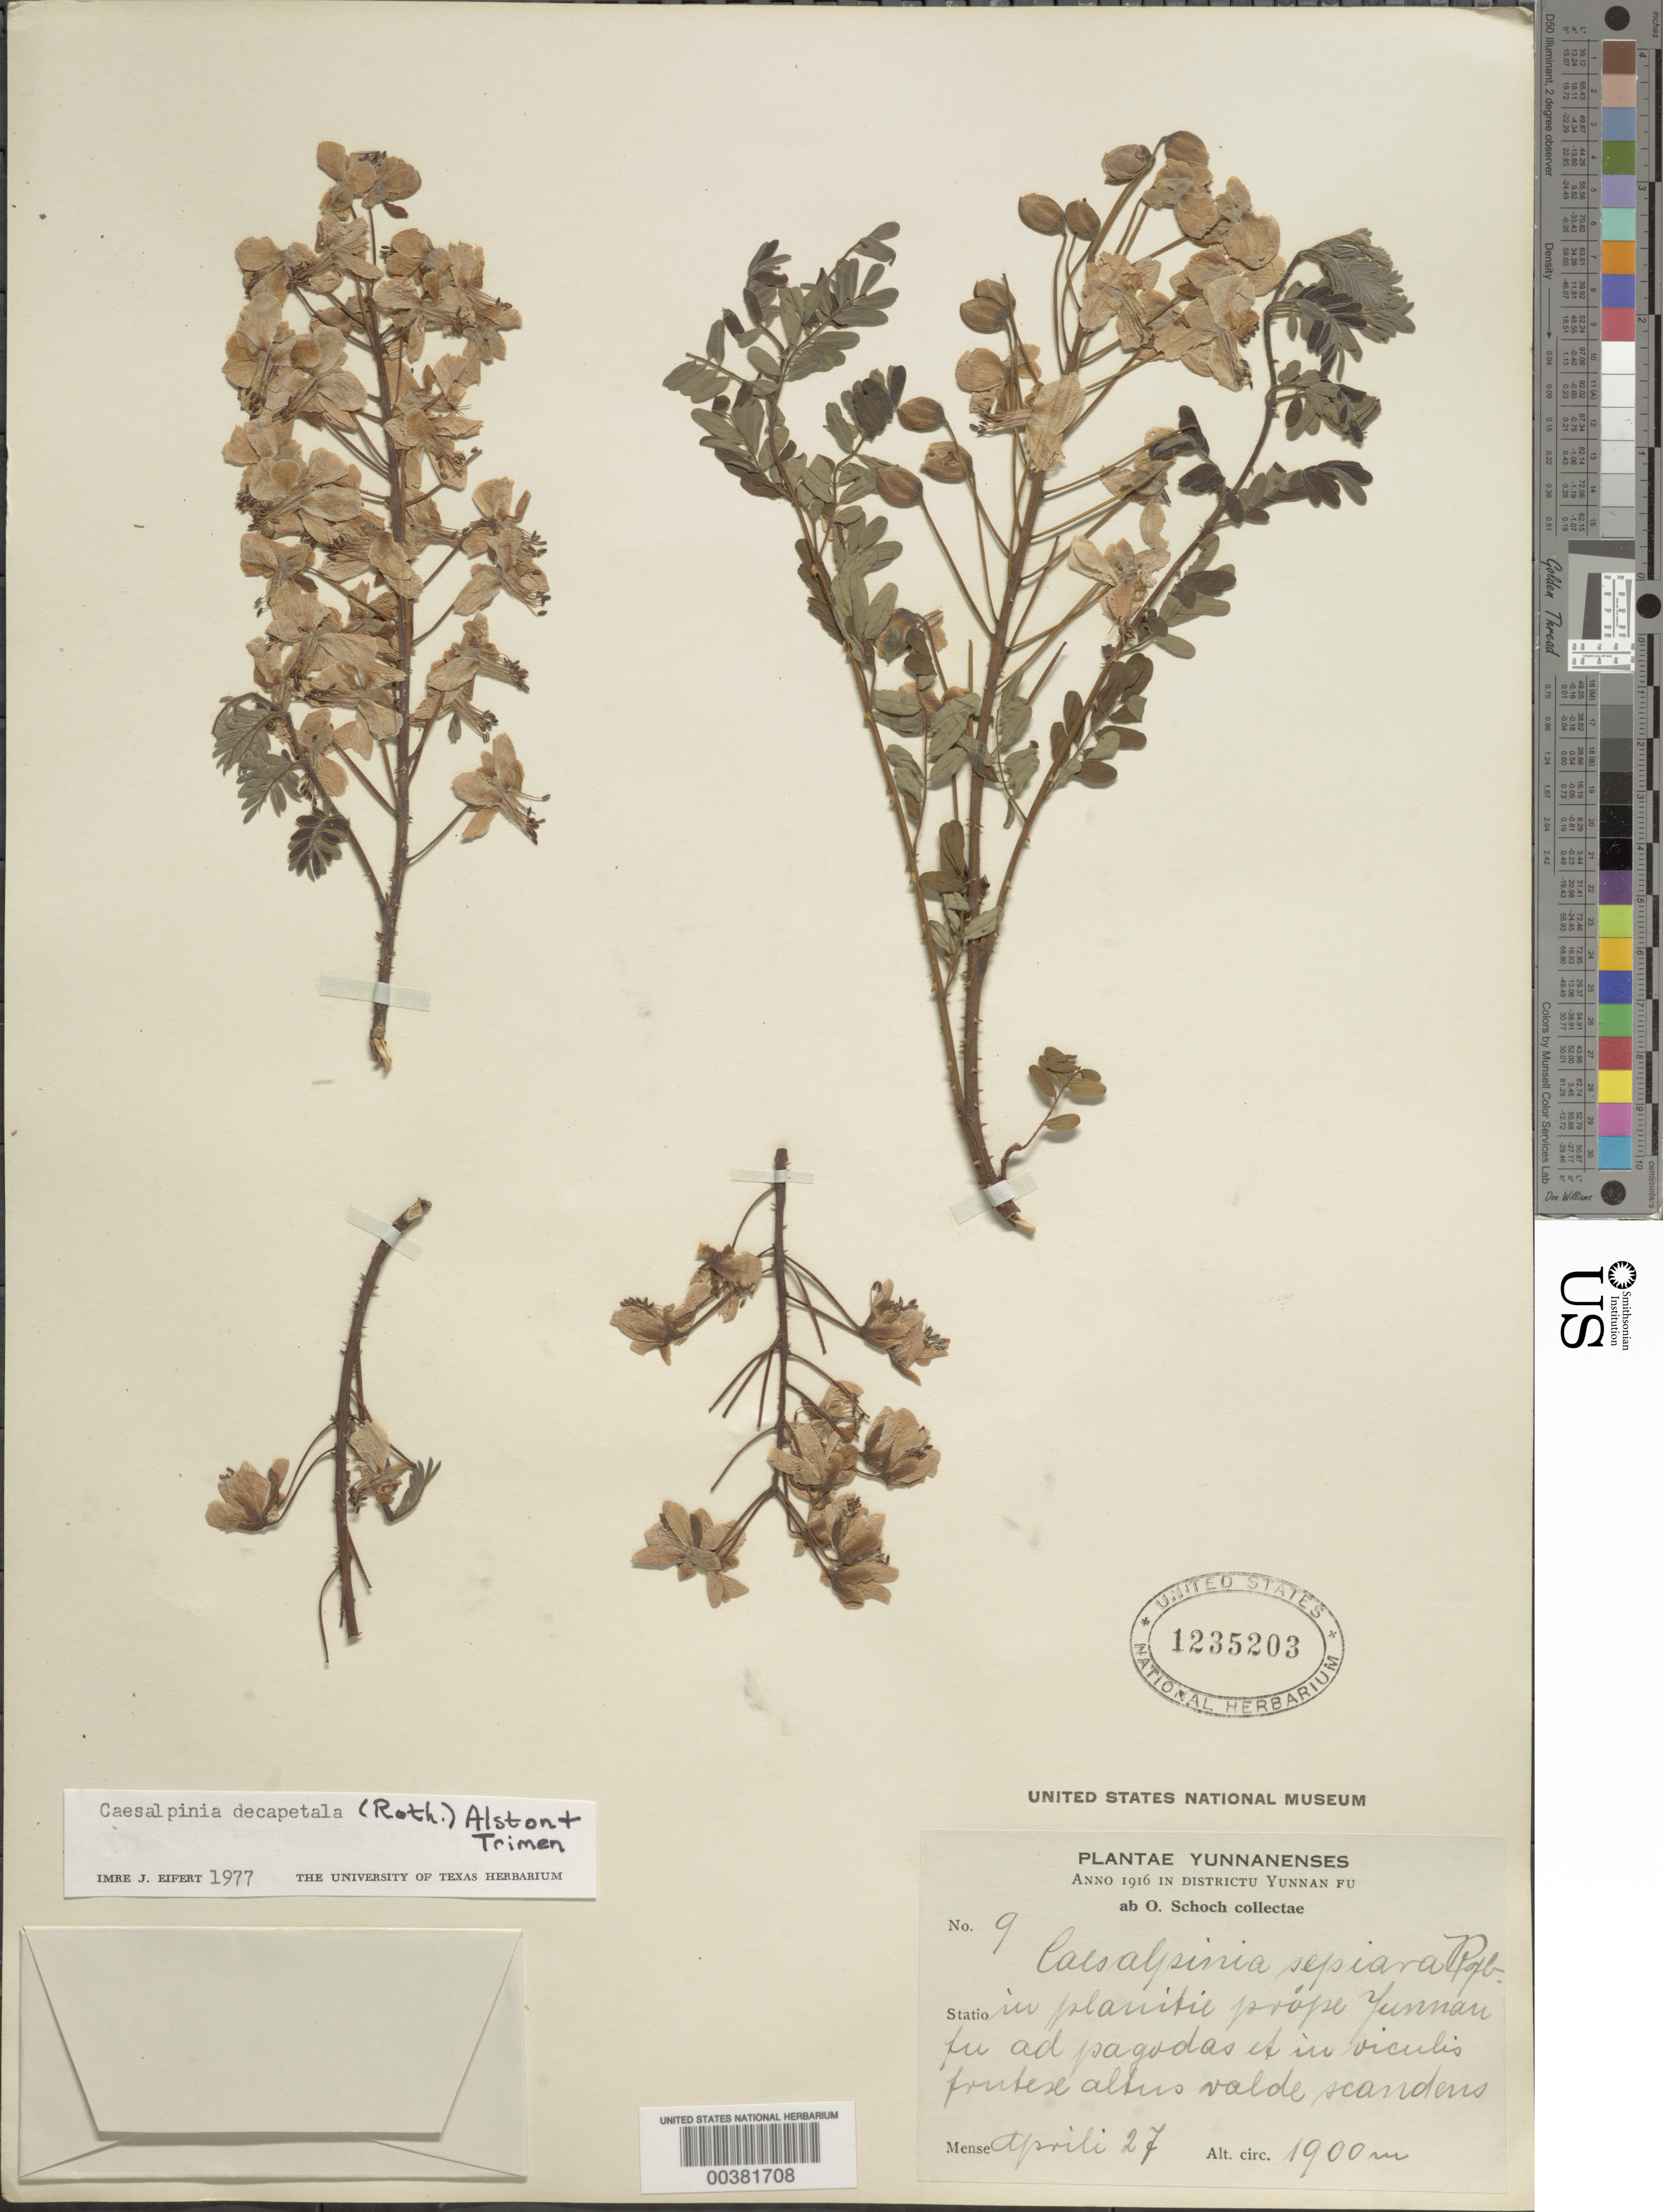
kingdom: Plantae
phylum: Tracheophyta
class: Magnoliopsida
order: Fabales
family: Fabaceae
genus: Biancaea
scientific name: Biancaea decapetala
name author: (Roth) O. Deg.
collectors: O. Schoch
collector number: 9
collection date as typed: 27 Apr 1916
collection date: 1916-04-27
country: China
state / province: Yunnan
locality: Prope yunnan fu ad pagodas; yunnan fu dist.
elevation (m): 1900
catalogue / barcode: US 1235203